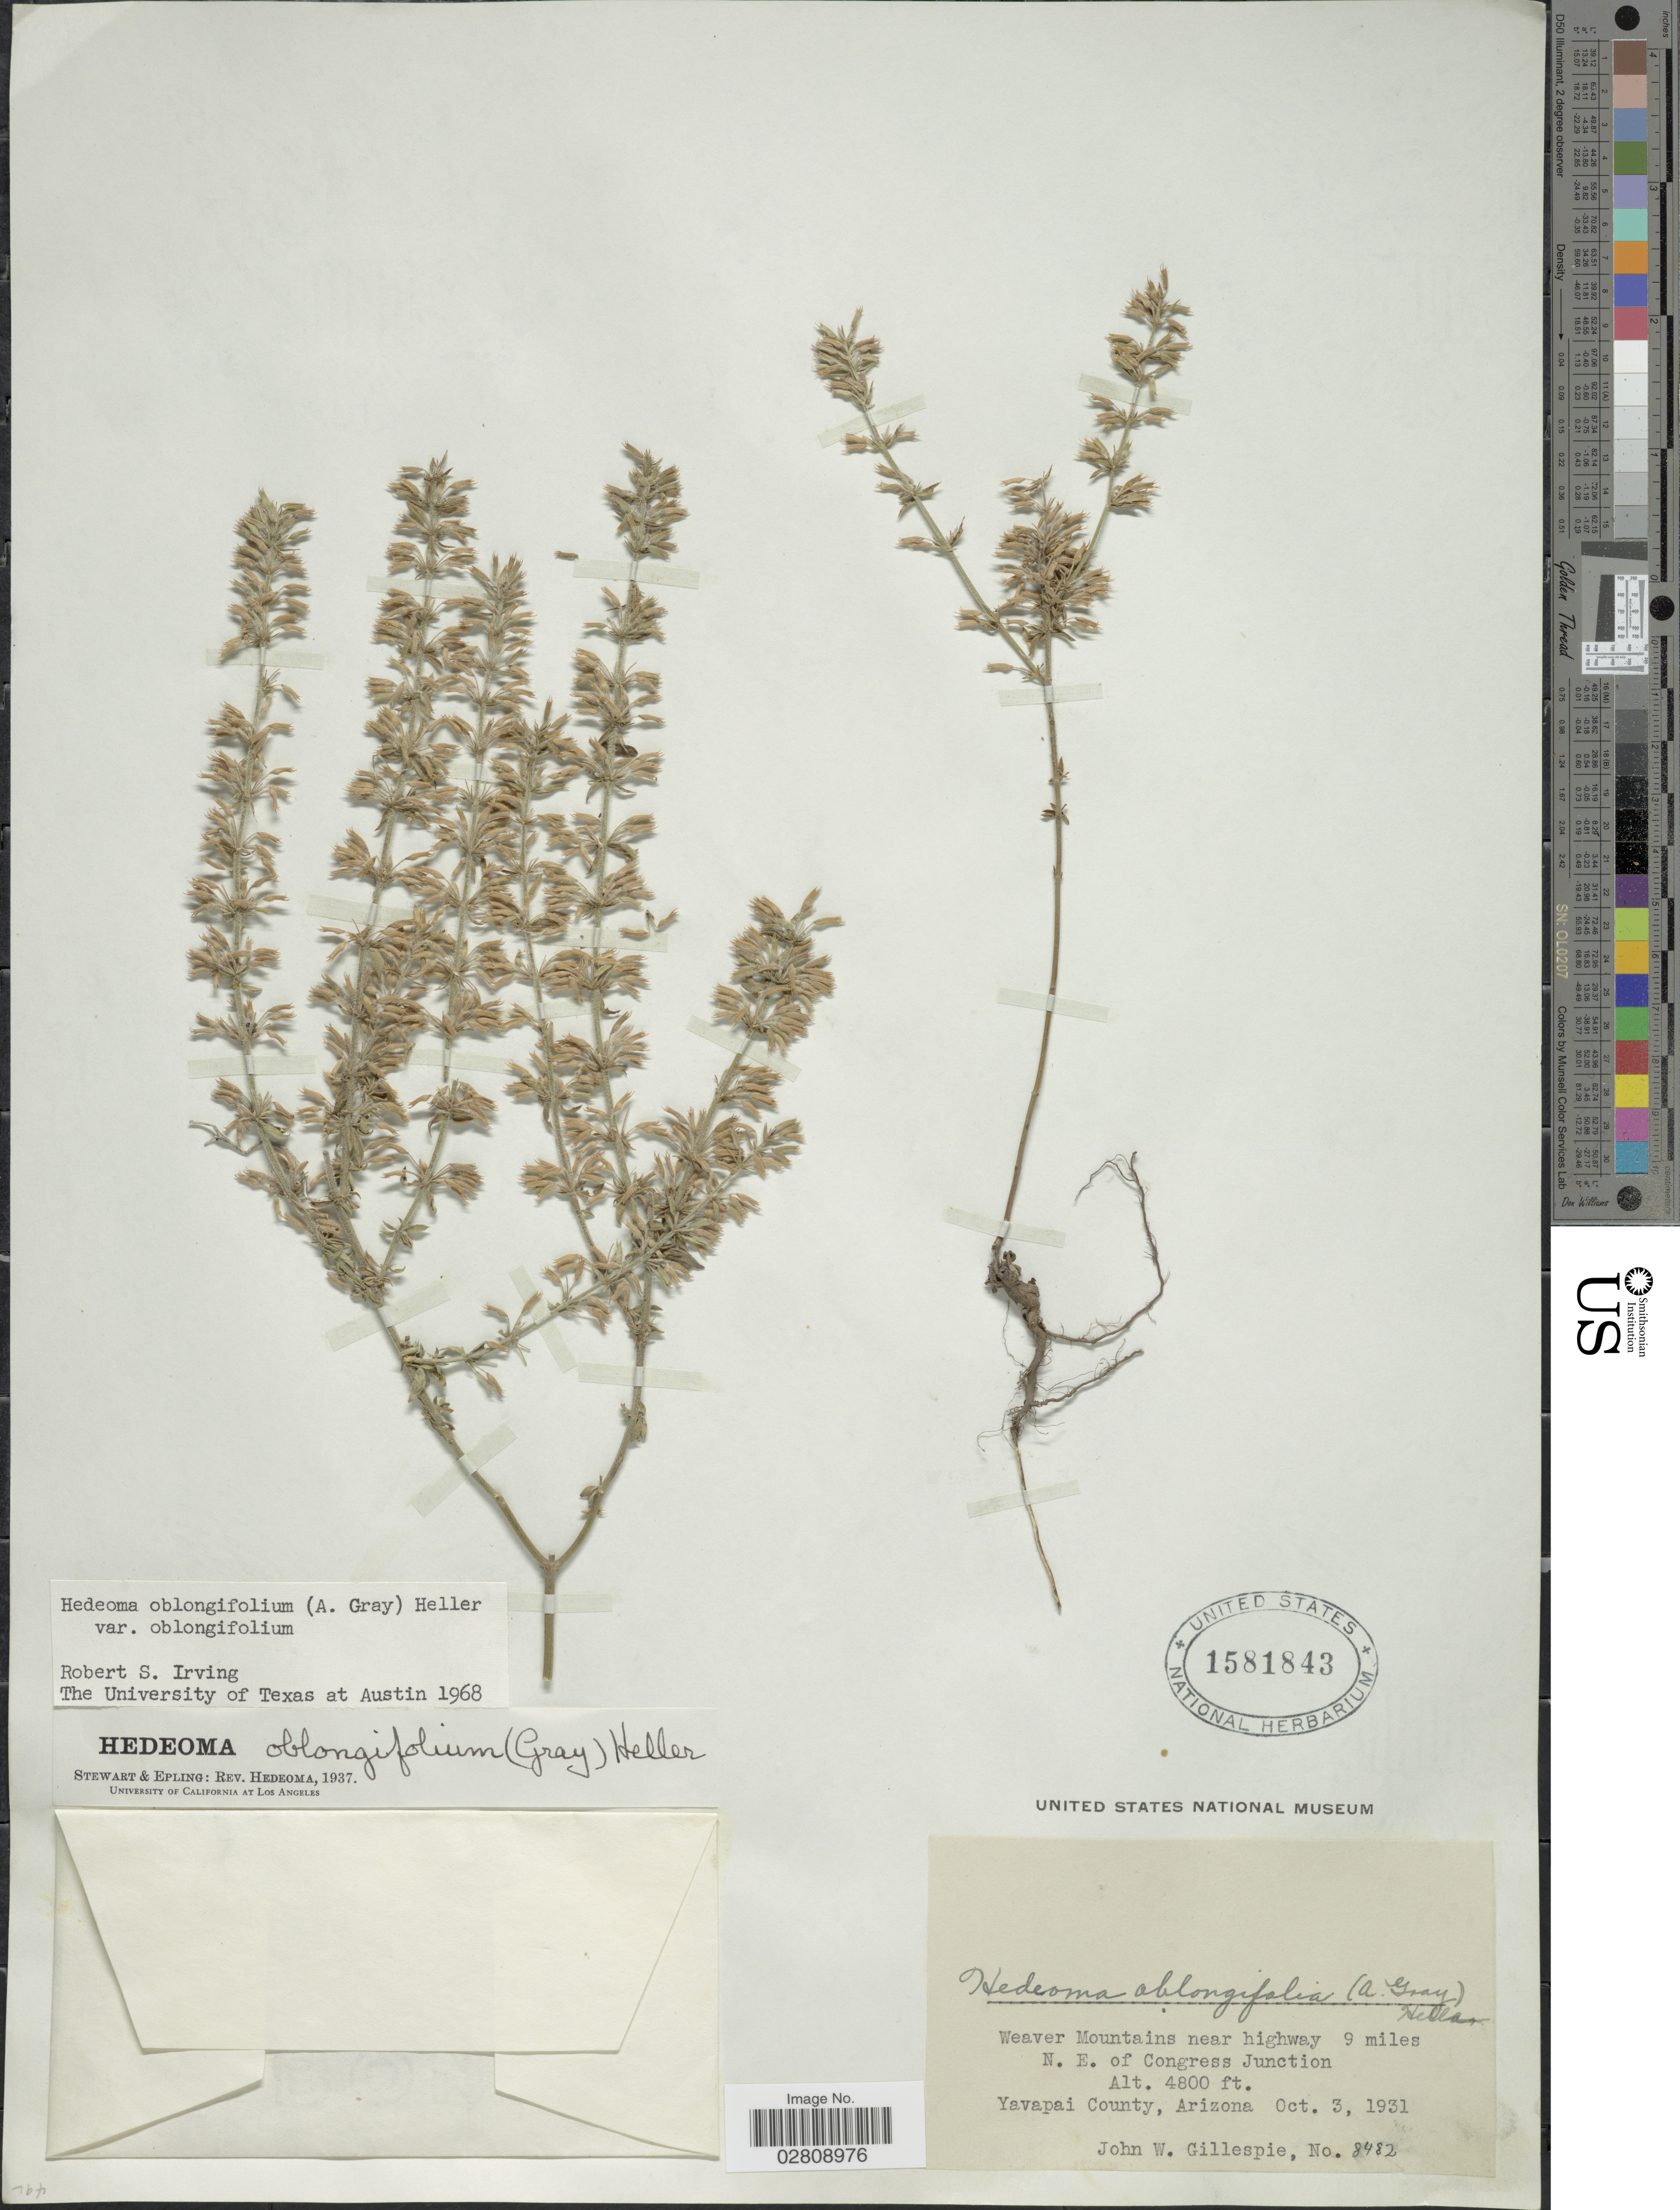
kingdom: Plantae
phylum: Tracheophyta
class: Magnoliopsida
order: Lamiales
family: Lamiaceae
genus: Hedeoma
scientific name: Hedeoma oblongifolia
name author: (A. Gray) A. Heller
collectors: J. W. Gillespie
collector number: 8482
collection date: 1931-10-03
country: United States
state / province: Arizona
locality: Weaver Mountains near highway 9 miles N.E. of Congress Junction. Yavapai County.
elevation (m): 1463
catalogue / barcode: US 1581843